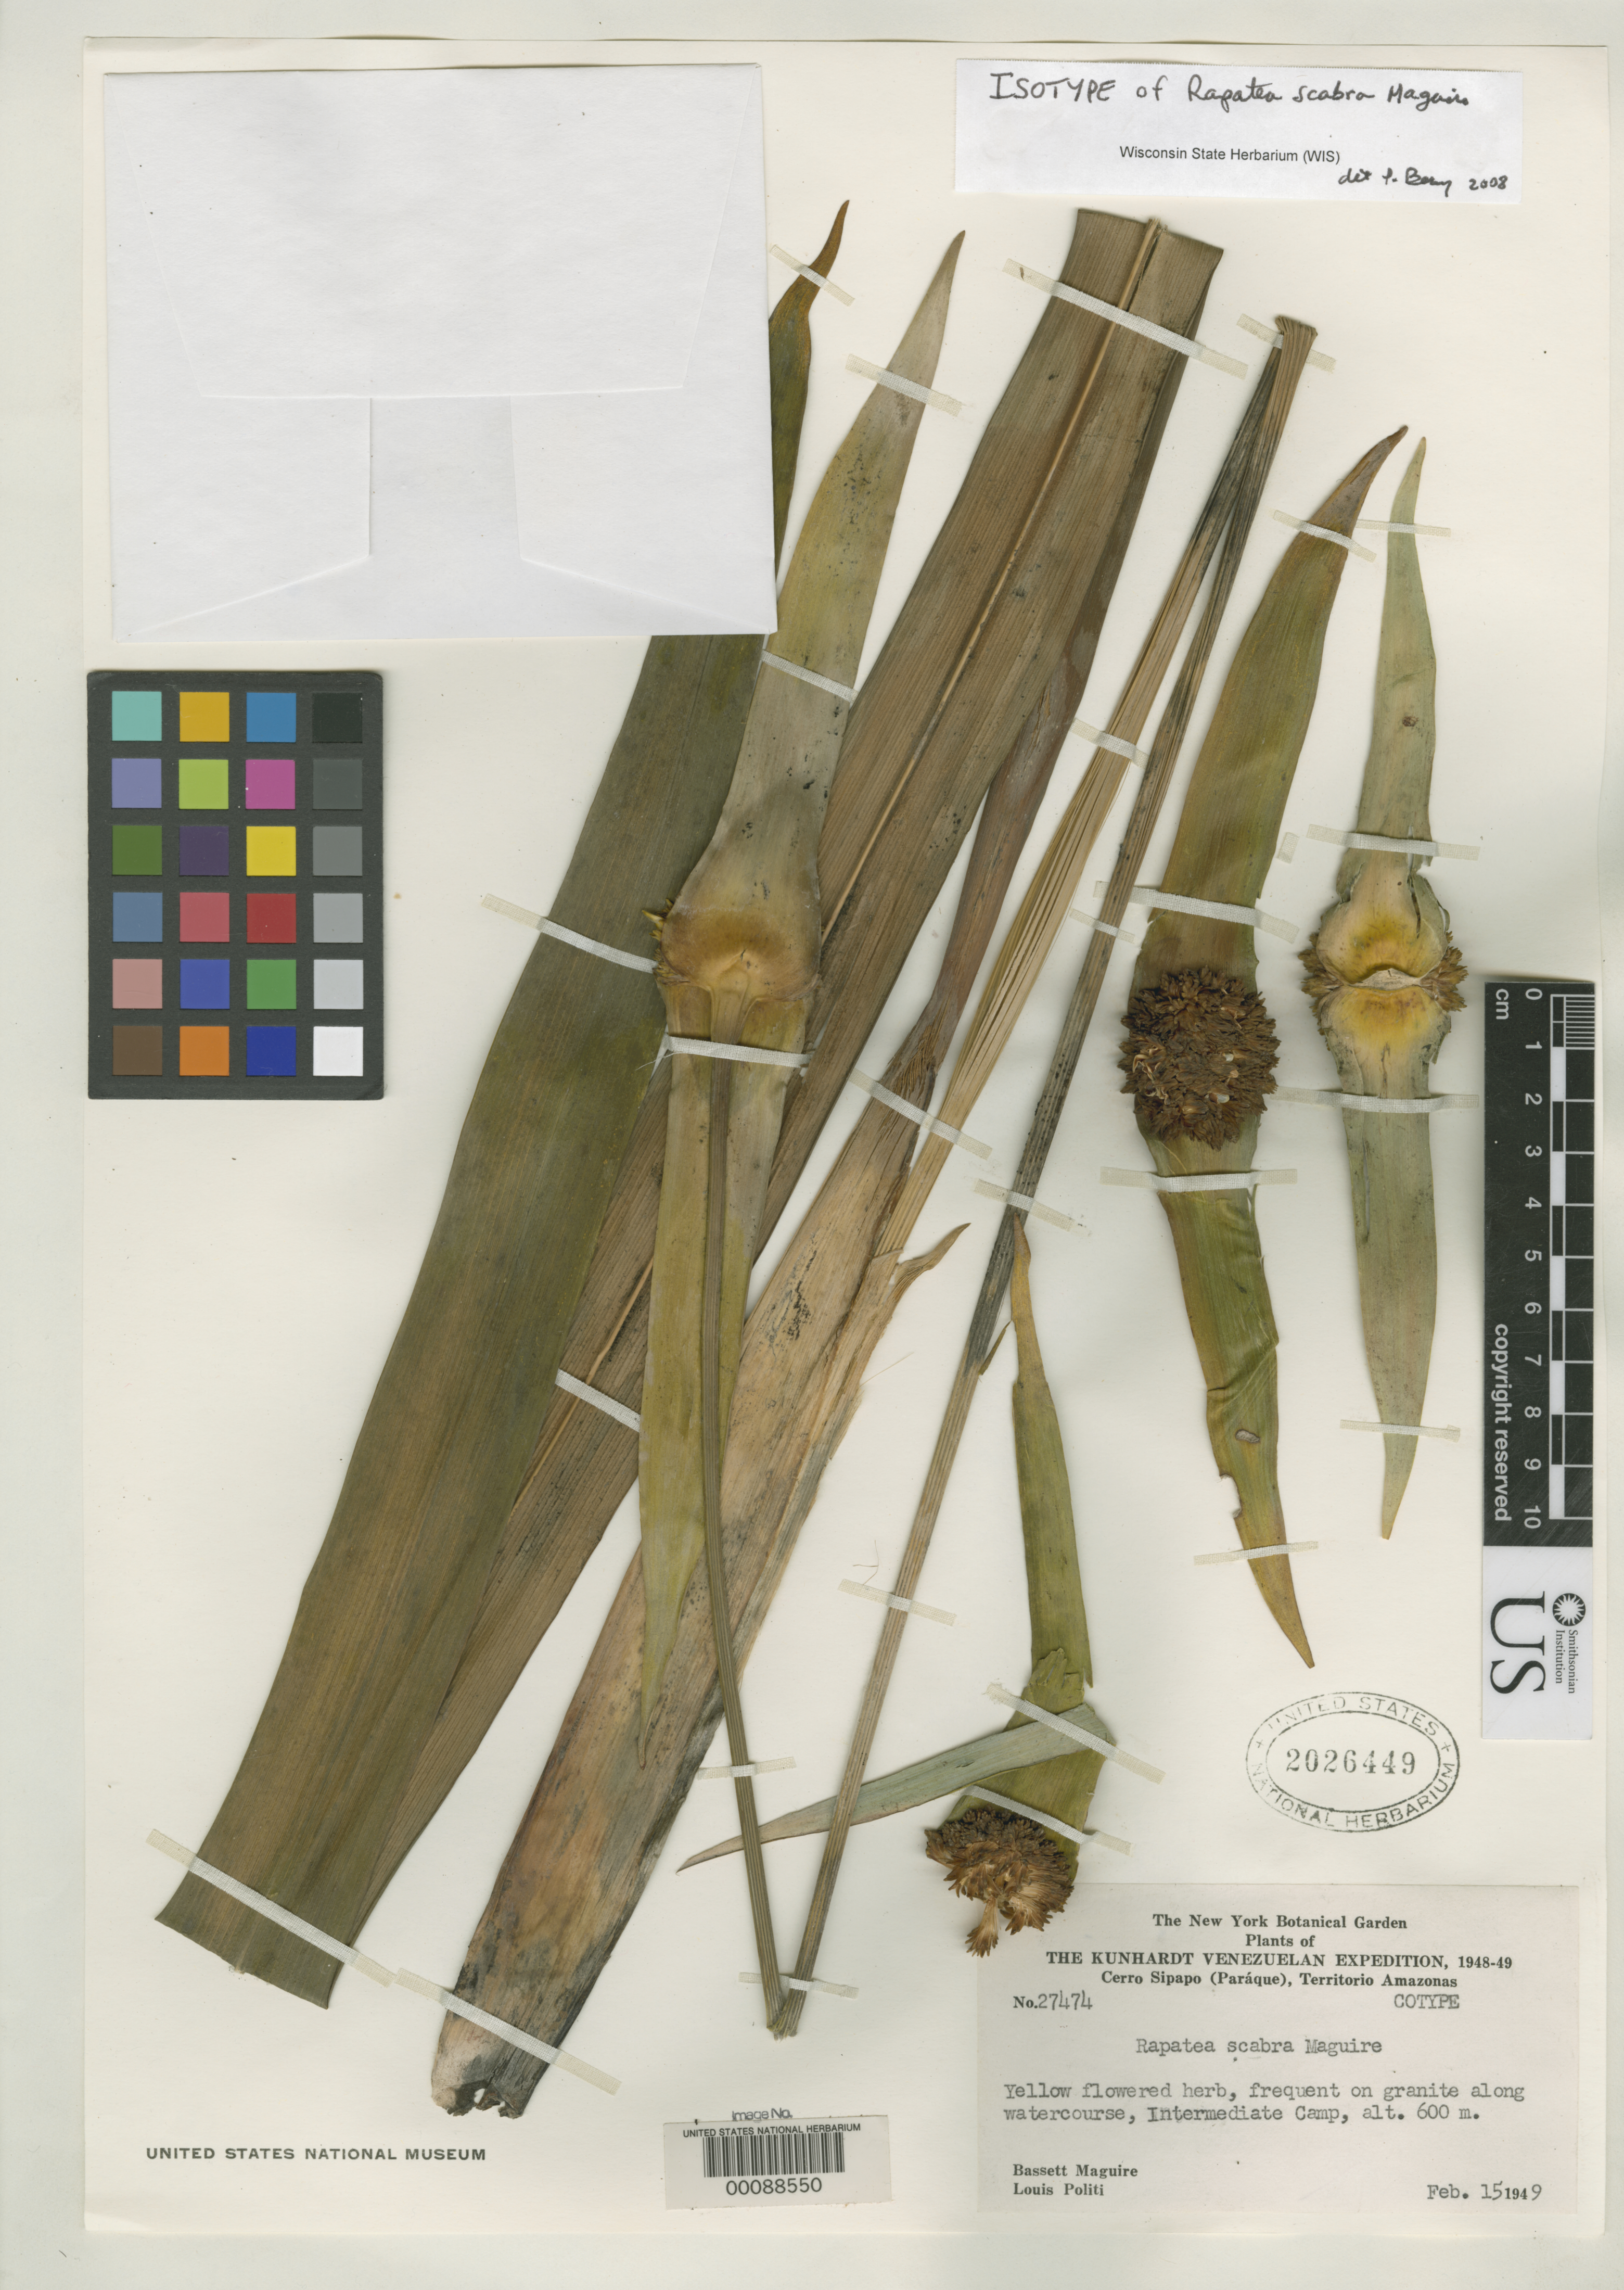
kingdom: Plantae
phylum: Tracheophyta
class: Liliopsida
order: Poales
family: Rapateaceae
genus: Rapatea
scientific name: Rapatea scabra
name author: Maguire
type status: Isotype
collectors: B. Maguire & L. Politi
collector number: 27474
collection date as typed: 15 Feb 1949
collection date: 1949-02-15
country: Venezuela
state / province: Amazonas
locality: Cerro Sipapo.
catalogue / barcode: US 2026449